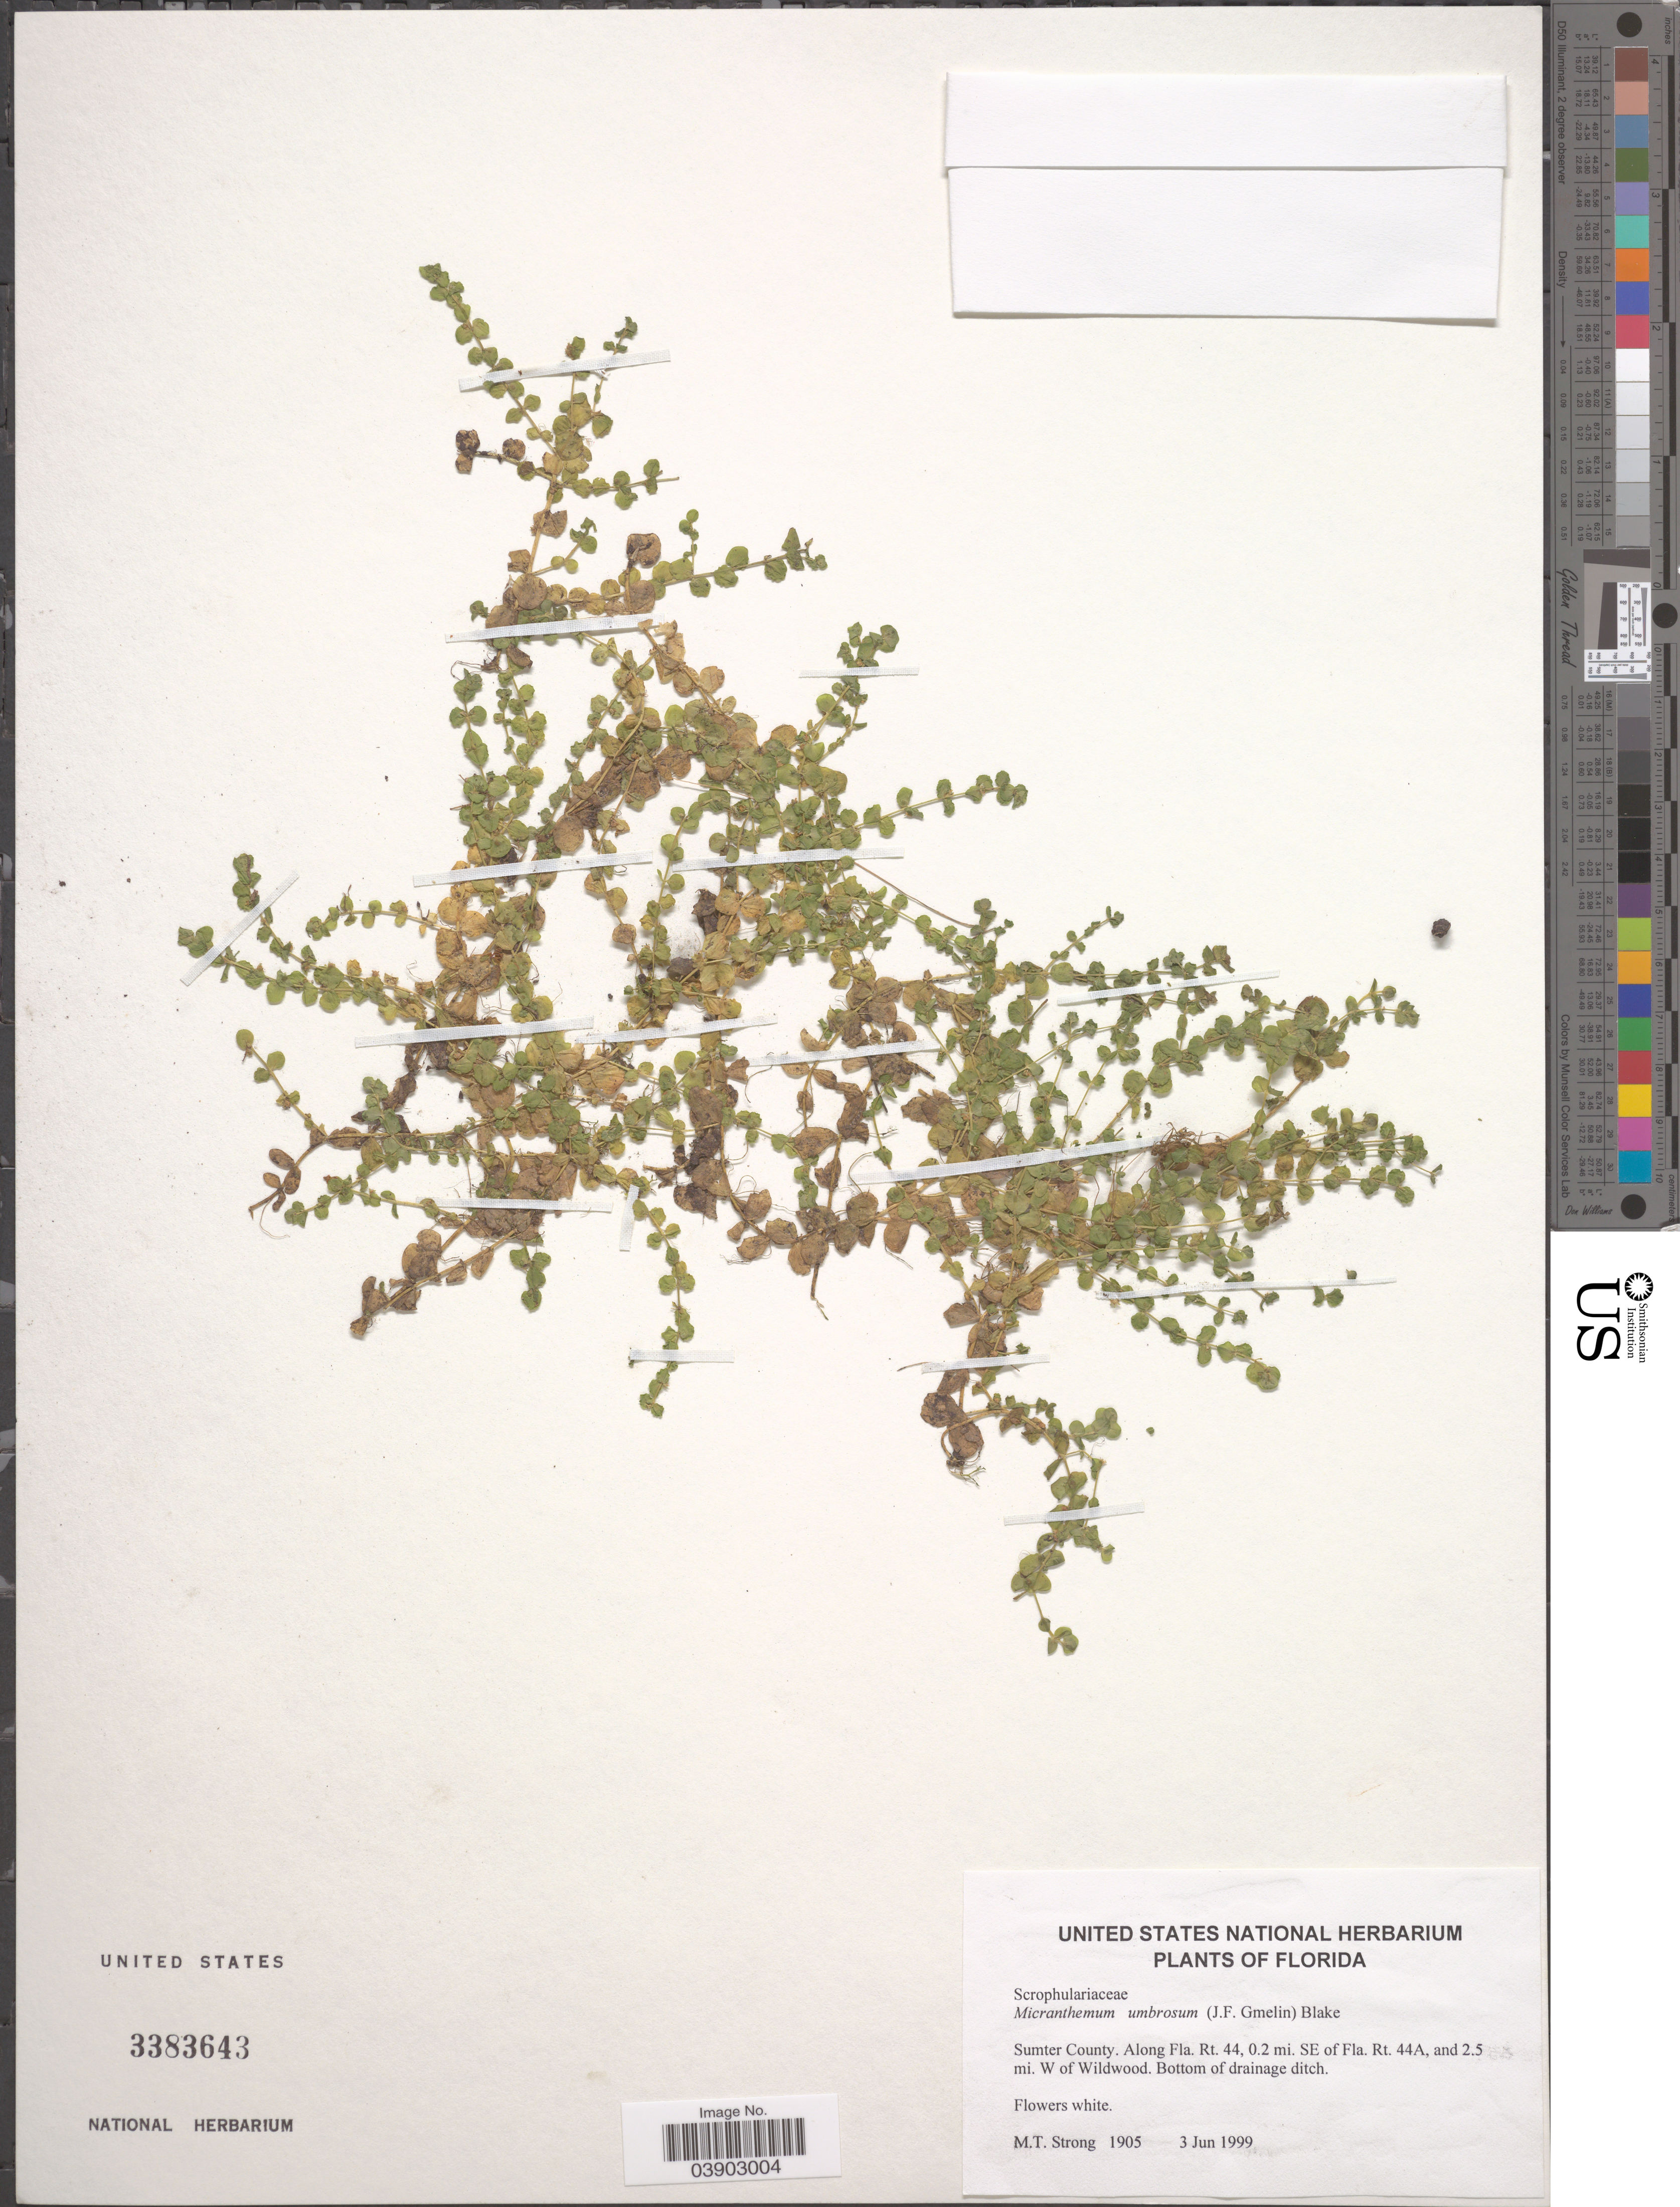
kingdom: Plantae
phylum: Tracheophyta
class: Magnoliopsida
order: Lamiales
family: Linderniaceae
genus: Micranthemum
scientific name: Micranthemum umbrosum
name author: (J.F. Gmel.) S.F. Blake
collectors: M. T. Strong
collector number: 1905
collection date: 1999-06-03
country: United States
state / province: Florida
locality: Sumter County. Along Fla. Rt. 44, 0.2 mi. SE of Fla. Rt. 44A, and 2.5 mi. W of Wildwood.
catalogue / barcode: US 3383643